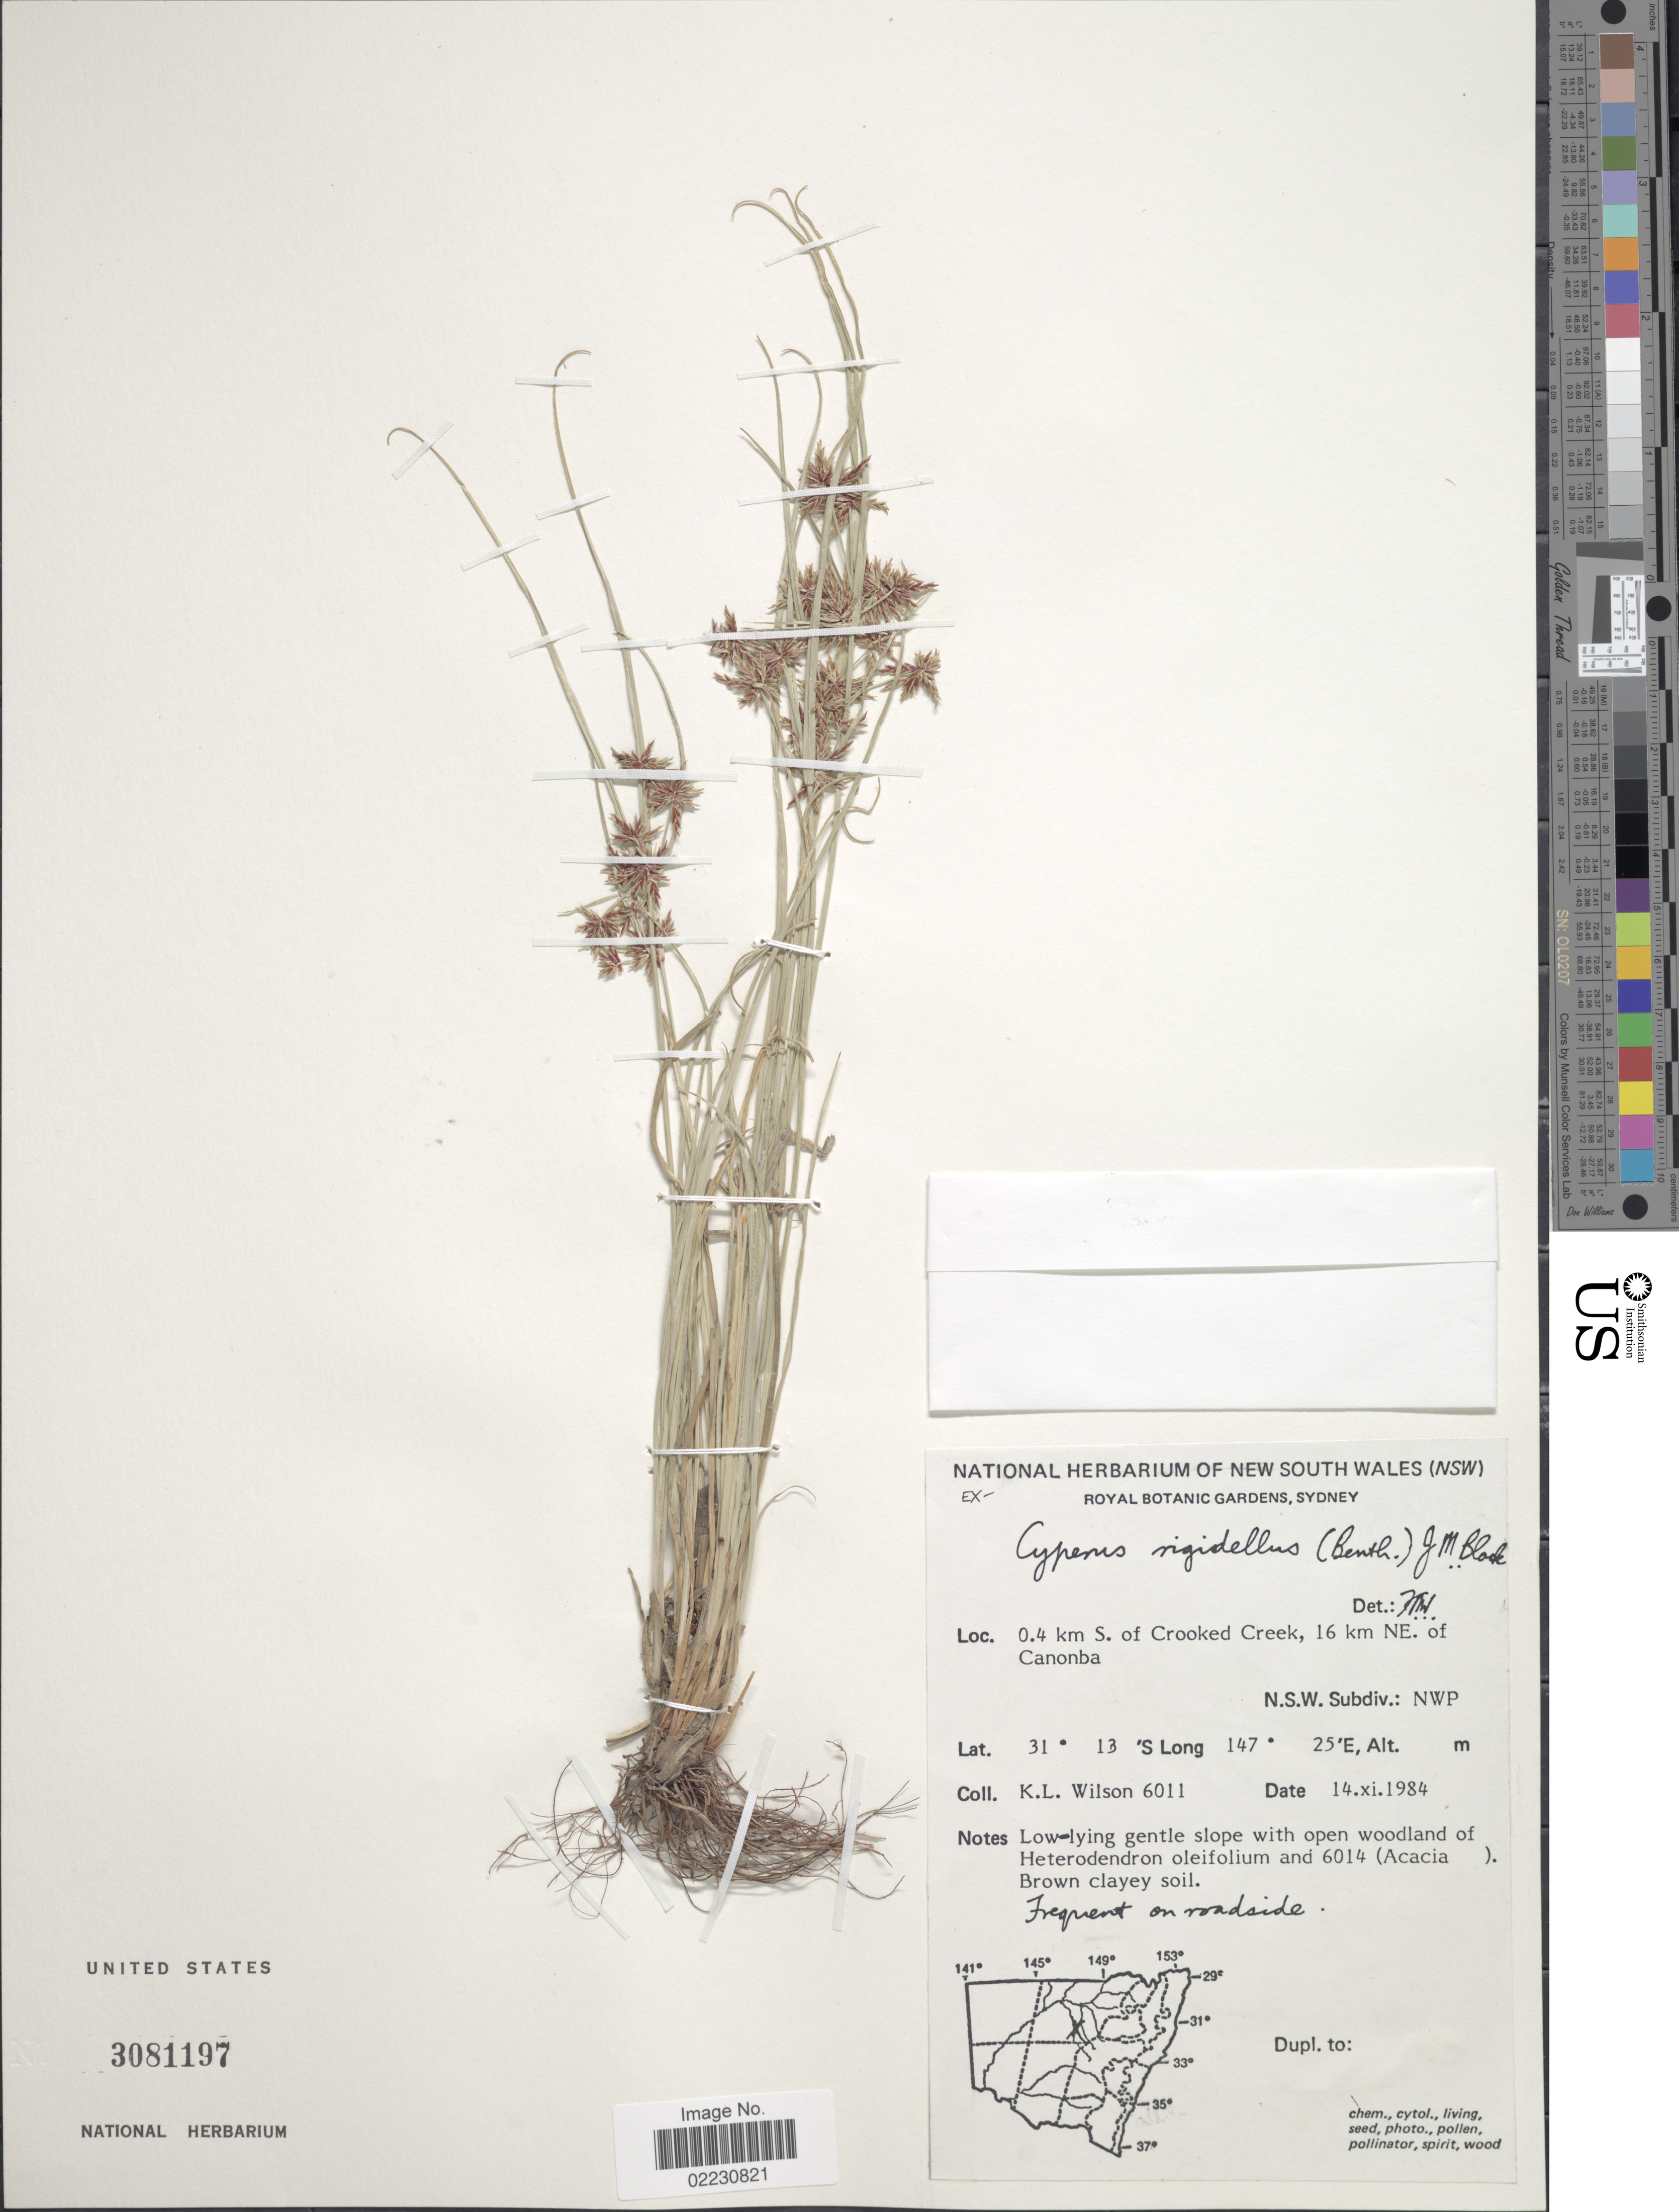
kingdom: Plantae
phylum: Tracheophyta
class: Liliopsida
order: Poales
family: Cyperaceae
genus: Cyperus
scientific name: Cyperus rigidellus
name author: (Benth.) J.M. Black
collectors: K. L. Wilson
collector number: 6011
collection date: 1984-11-14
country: Australia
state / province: New South Wales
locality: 0.4 km S of Crooked Creek, 16 km NE of Canonba, NSW Subdiv.: NWP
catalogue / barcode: US 3081197